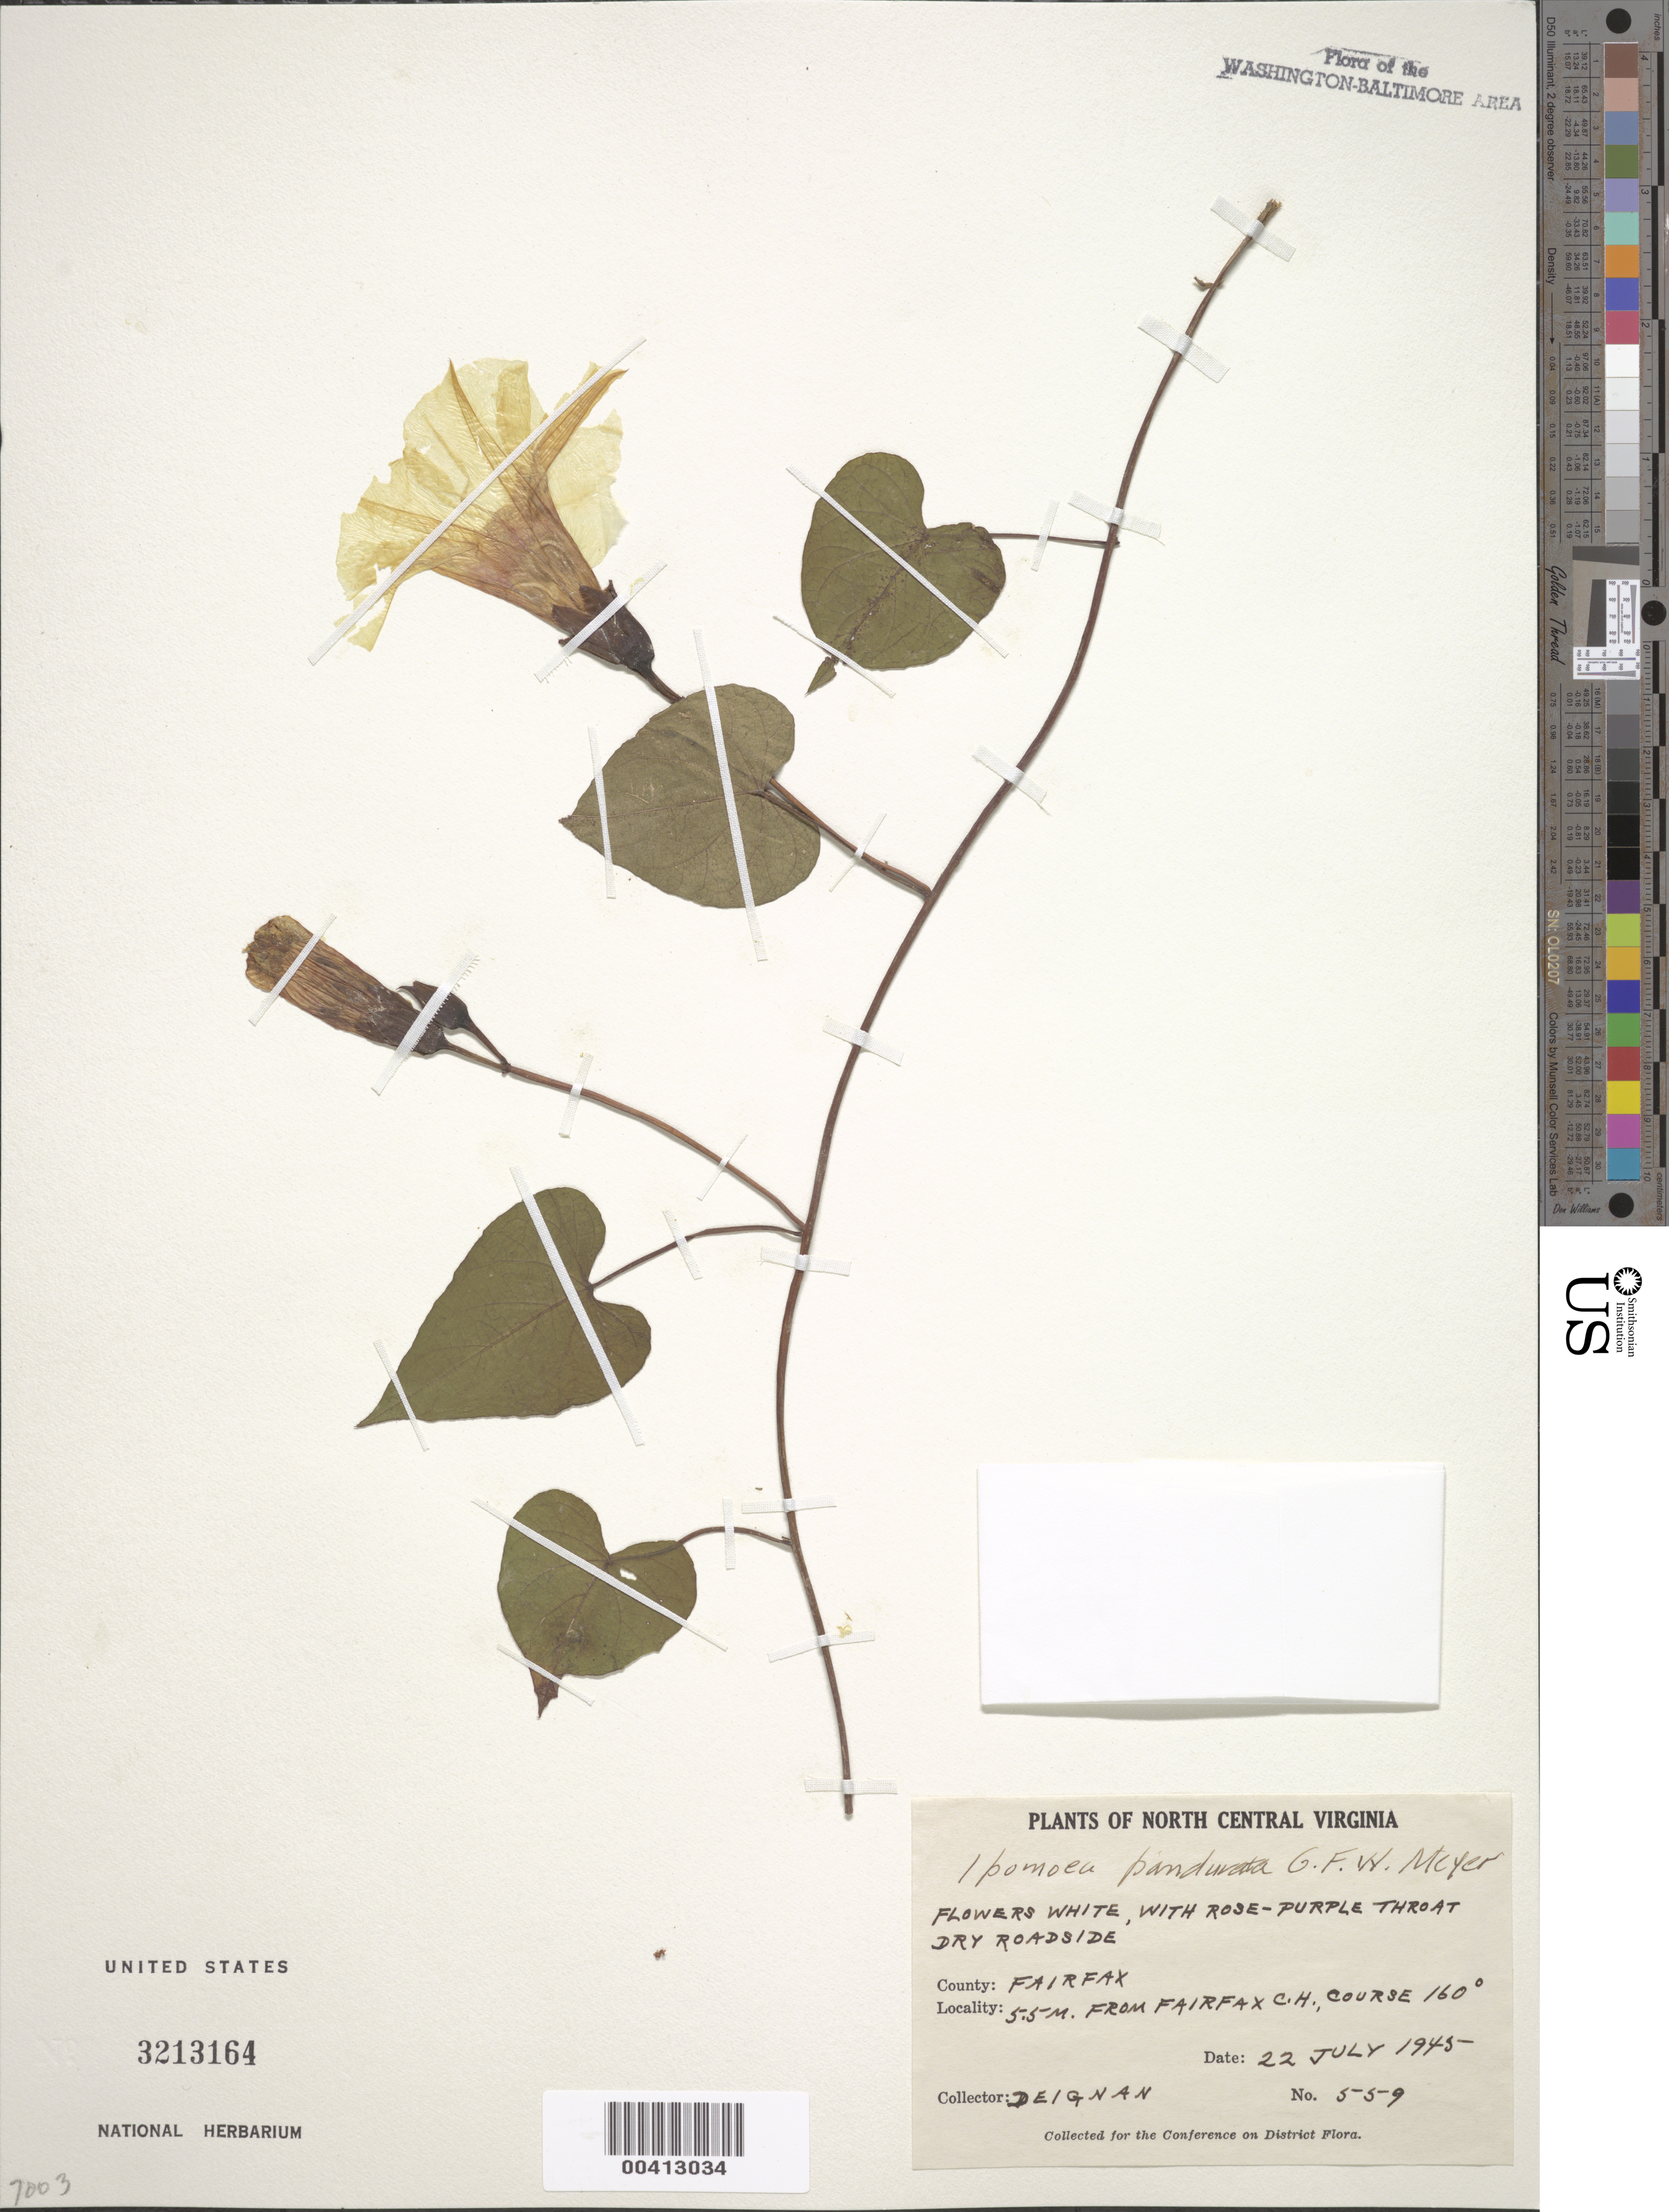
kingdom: Plantae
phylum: Tracheophyta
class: Magnoliopsida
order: Solanales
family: Convolvulaceae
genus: Ipomoea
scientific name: Ipomoea pandurata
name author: (L.) G. Mey.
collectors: H. Deignan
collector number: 559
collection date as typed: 22 Jul 1945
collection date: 1945-07-22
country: United States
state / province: Virginia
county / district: Fairfax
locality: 5.5 Miles from Fairfax County Courthouse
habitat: Dry roadside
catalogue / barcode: US 3213164